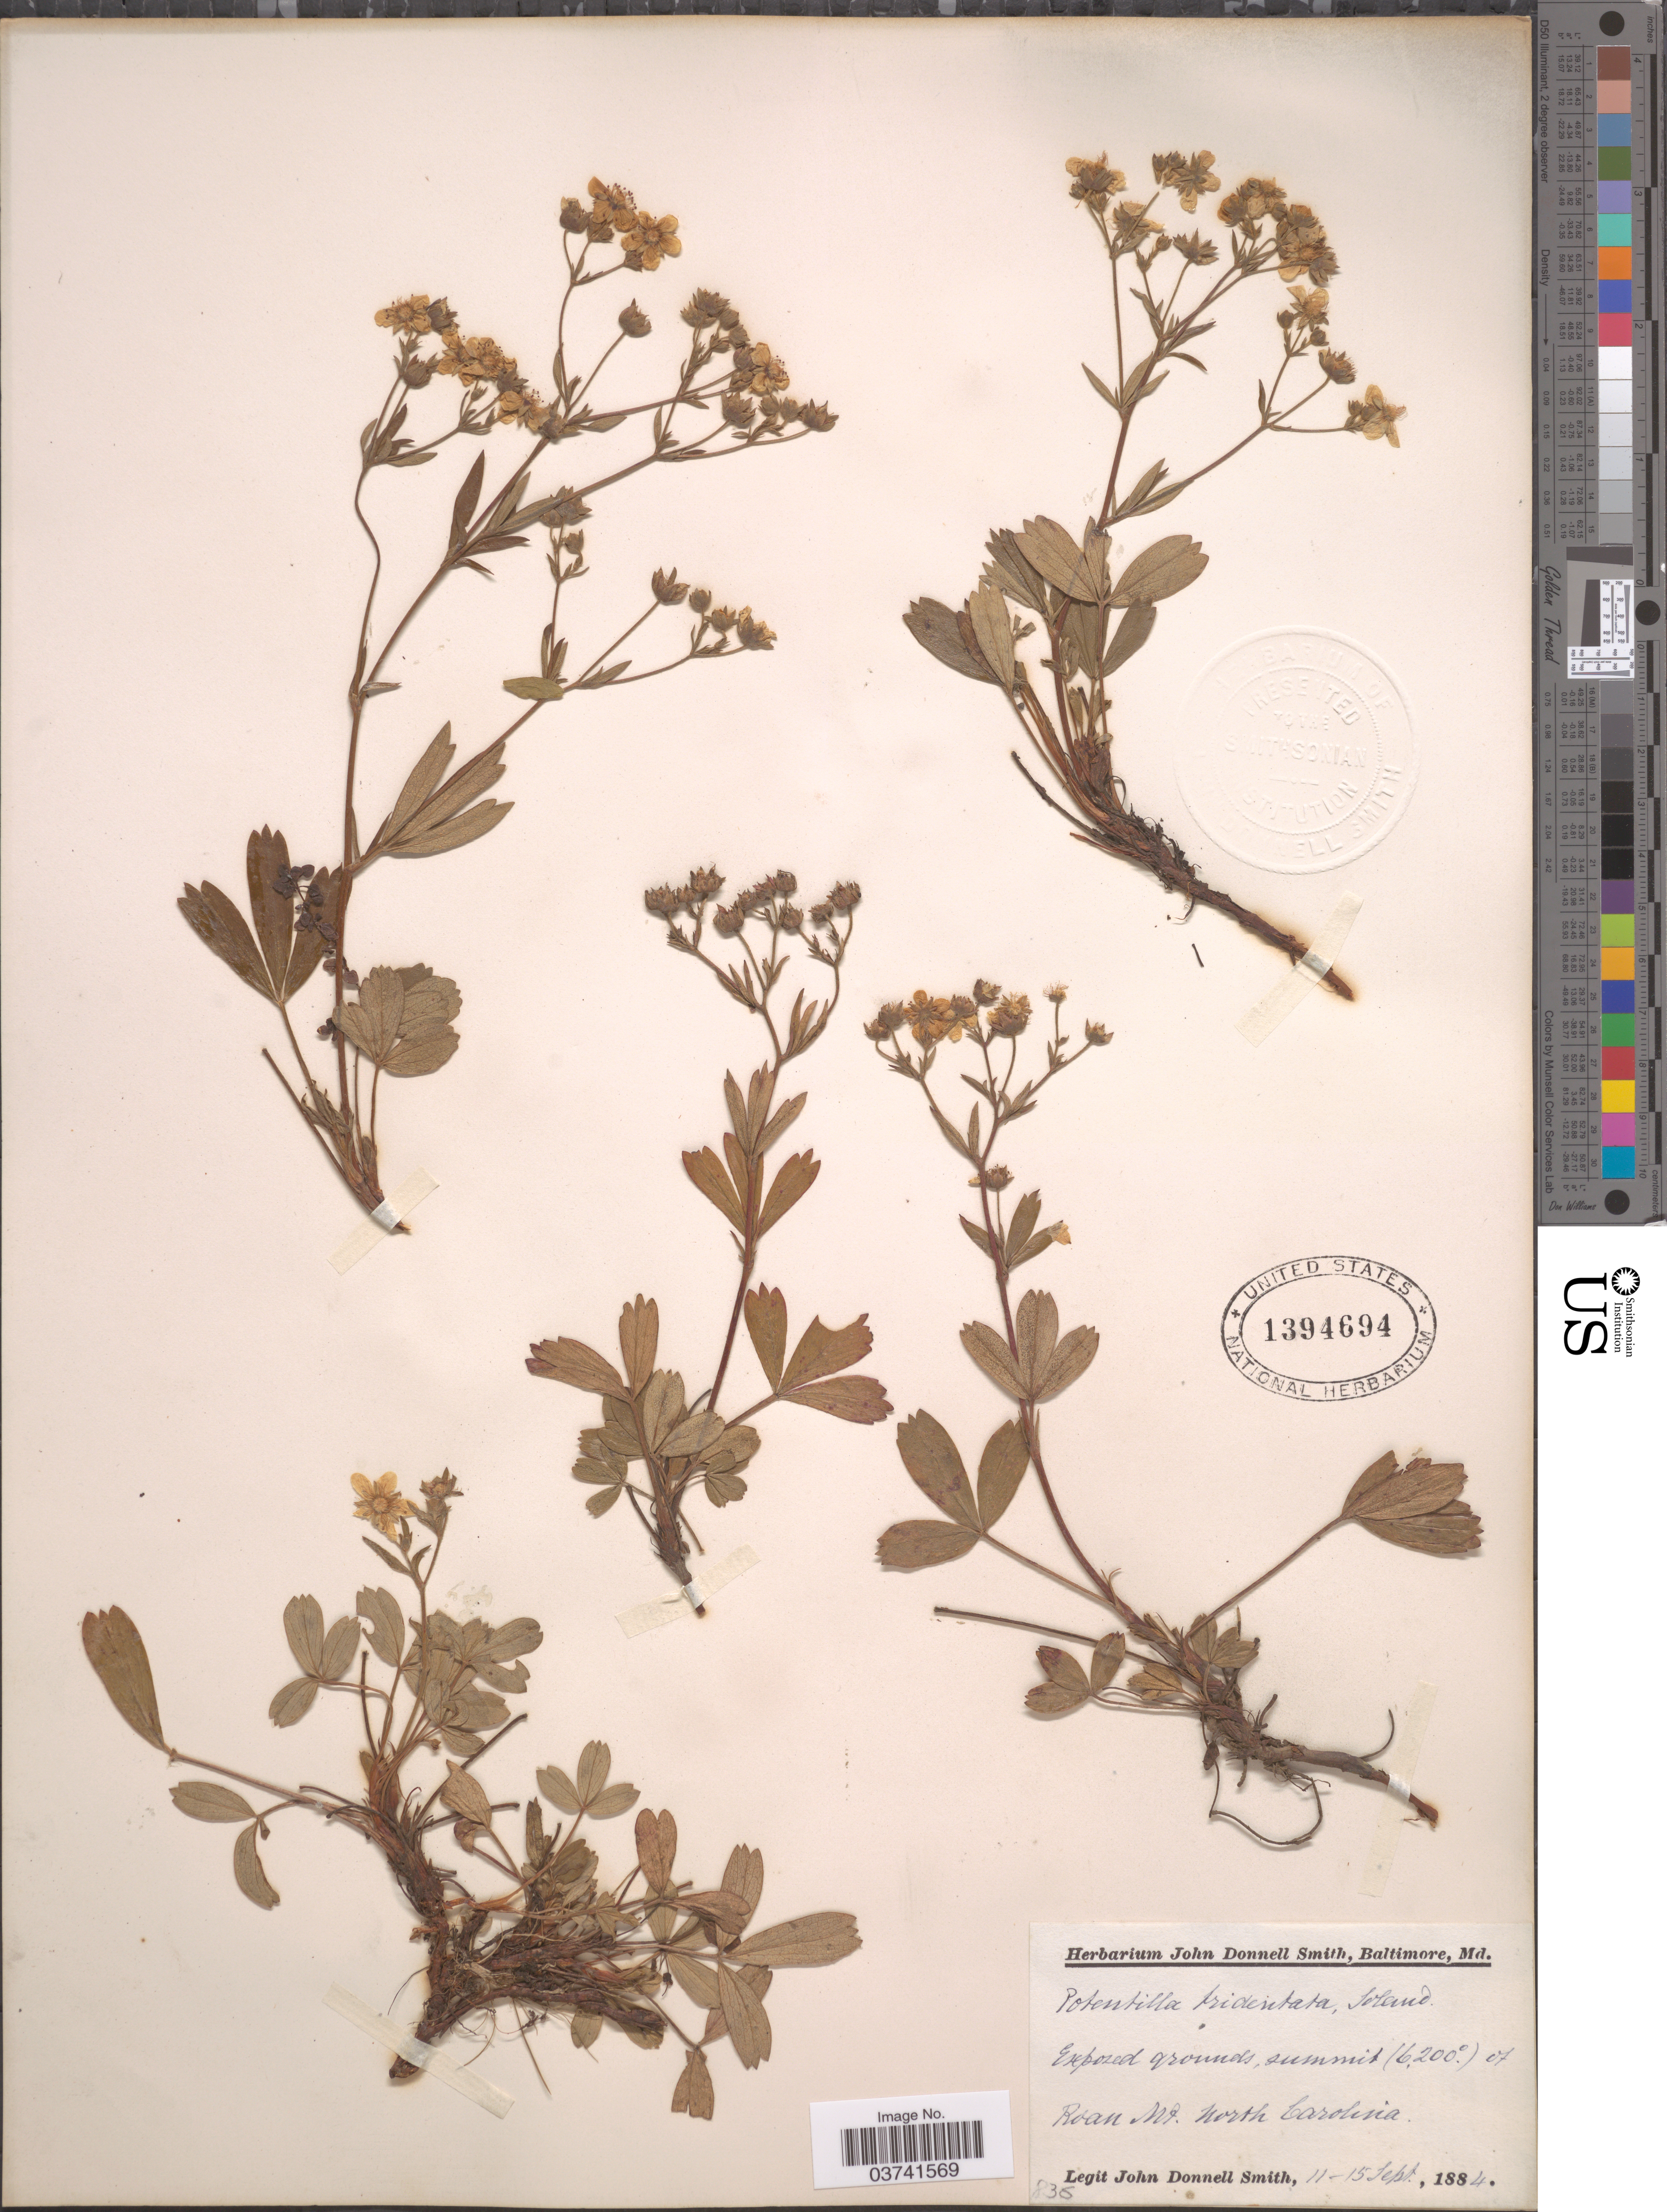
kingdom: Plantae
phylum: Tracheophyta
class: Magnoliopsida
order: Rosales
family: Rosaceae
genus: Potentilla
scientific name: Potentilla tridentata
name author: Aiton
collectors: J. Donnell Smith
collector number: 836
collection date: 1884-09-11/1884-09-15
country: United States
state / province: North Carolina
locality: Summit of Roan Mt.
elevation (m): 1890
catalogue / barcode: US 1394694